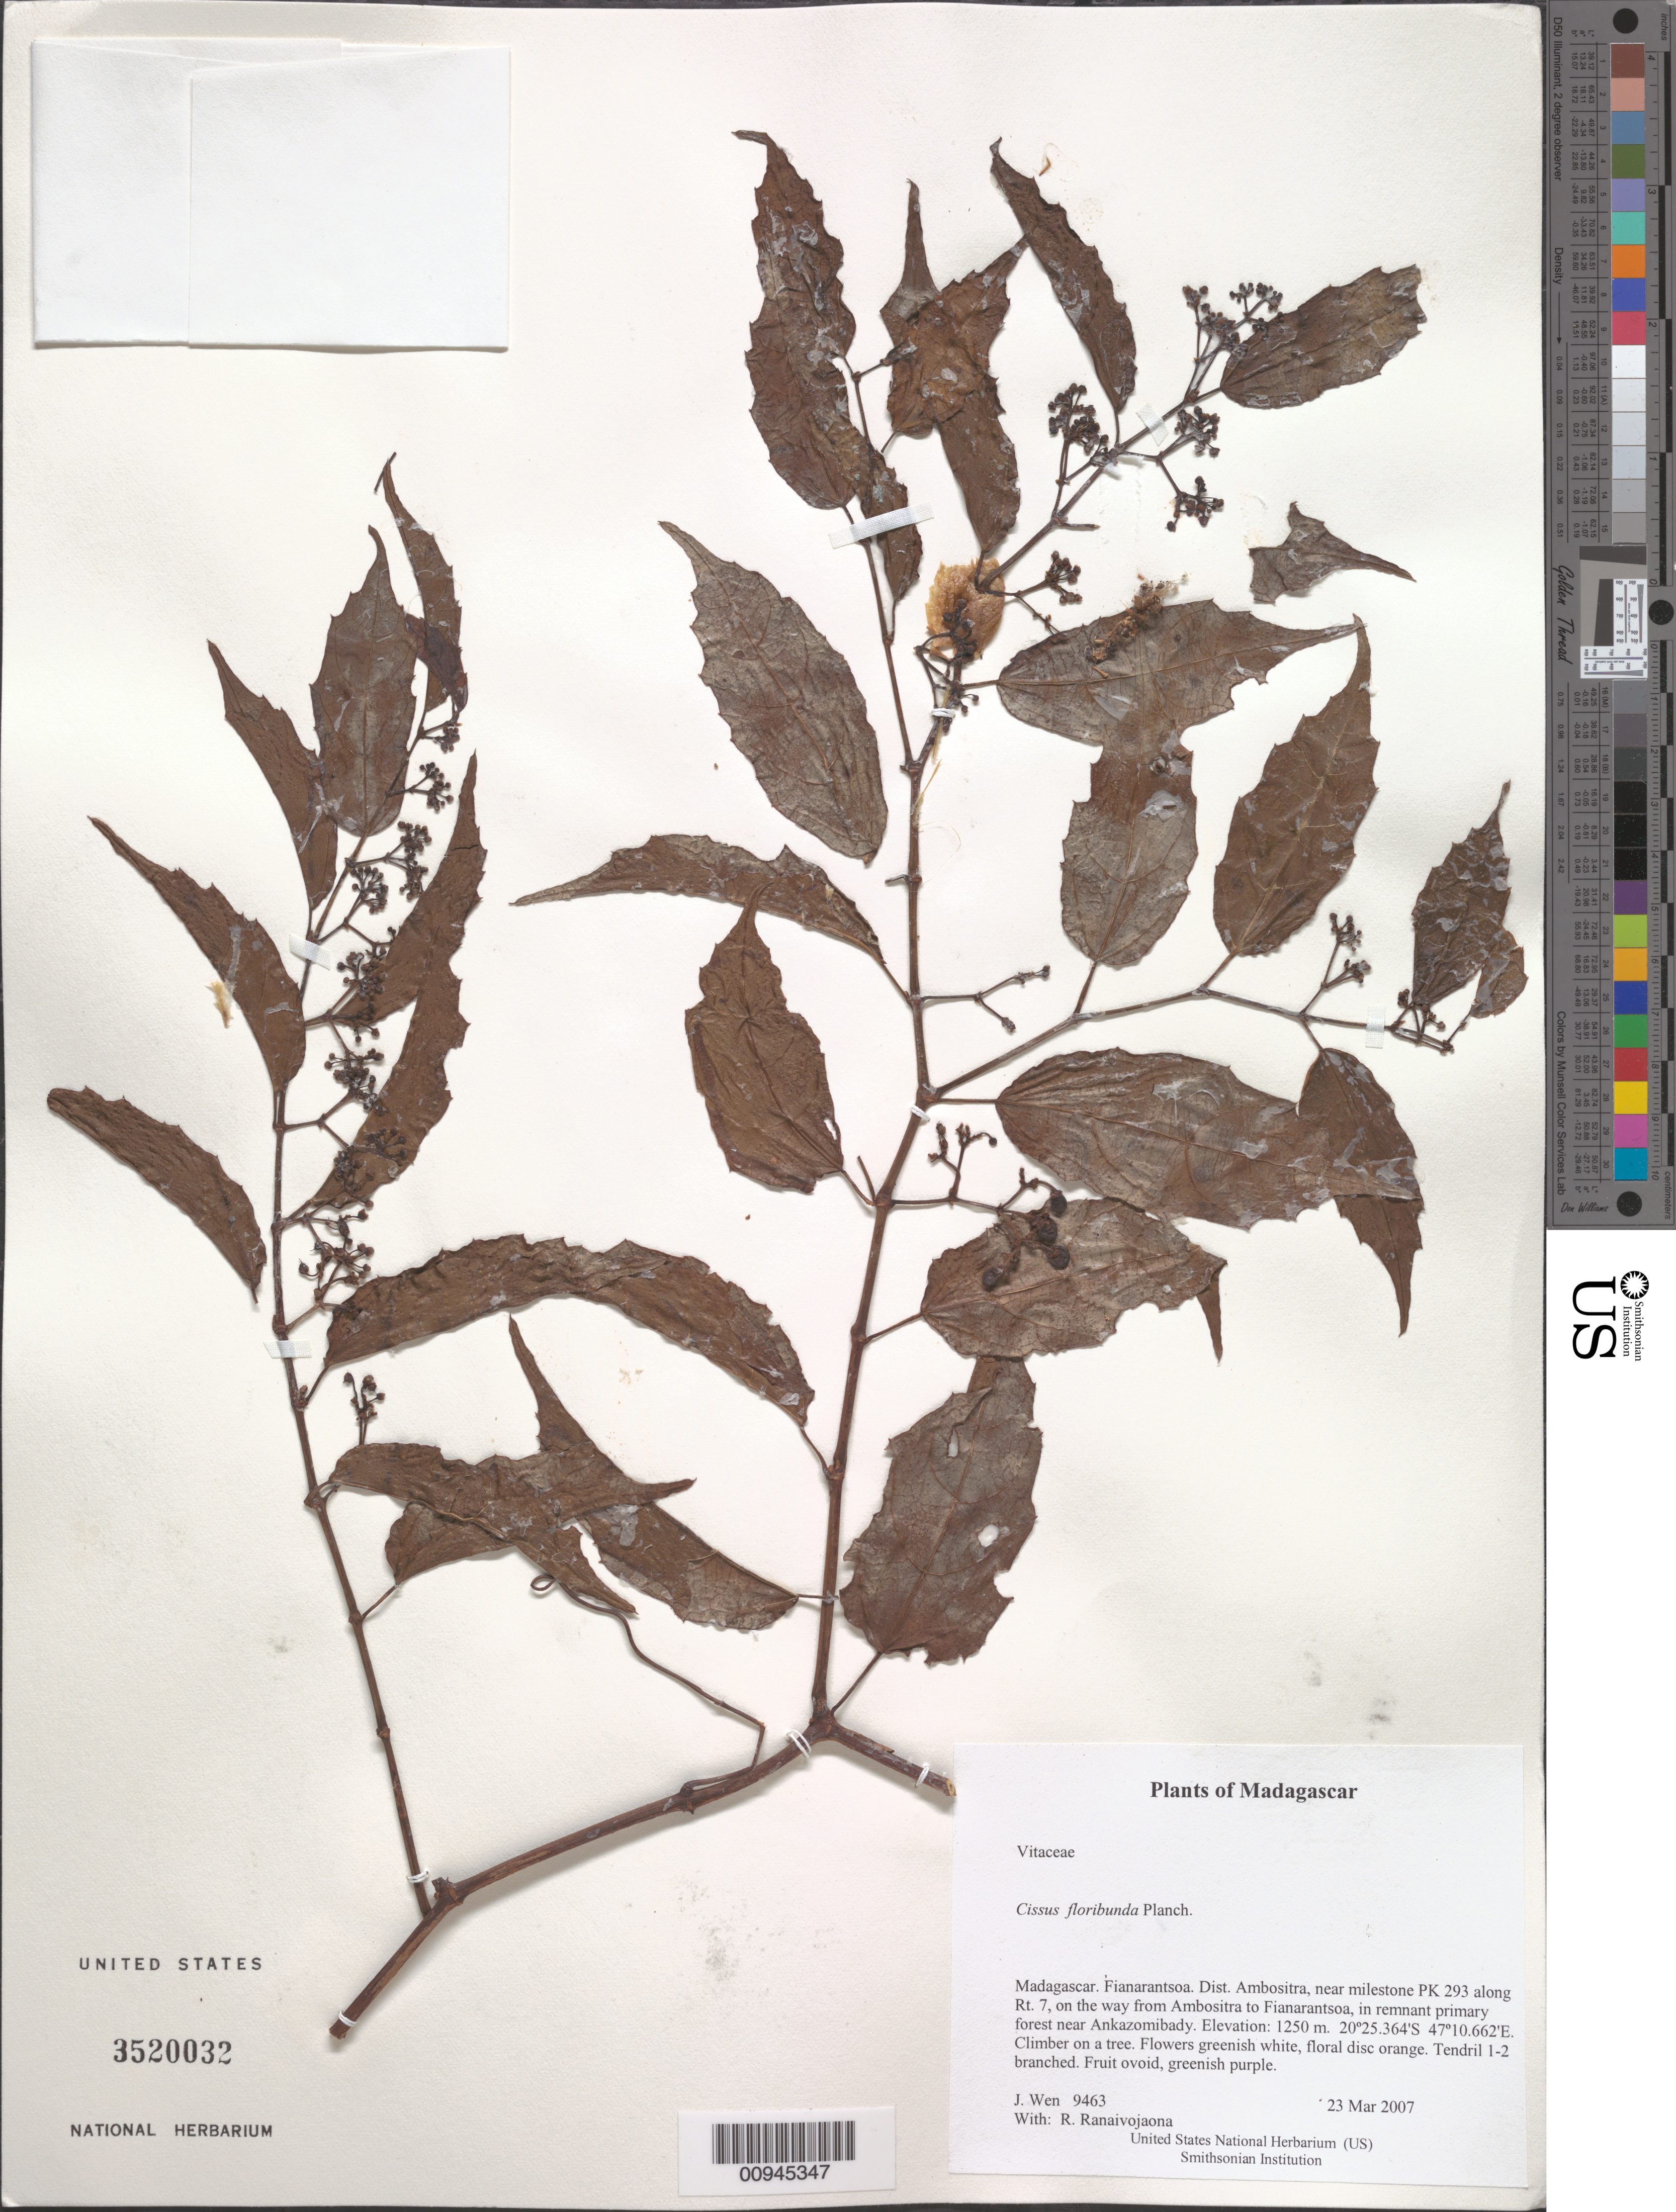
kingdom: Plantae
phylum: Tracheophyta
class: Magnoliopsida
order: Vitales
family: Vitaceae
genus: Cissus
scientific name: Cissus floribunda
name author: Planch.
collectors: J. Wen & R. Ranaivojaona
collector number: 9463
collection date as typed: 23 Mar 2007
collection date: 2007-03-23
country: Madagascar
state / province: Amoron'i Mania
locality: Dist. Ambositra, near milestone PK 293 along Rt. 7, on the way from Ambositra to Fianarantsoa, in remnant primary forest near Ankazomibady.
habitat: On a tree.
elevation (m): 1250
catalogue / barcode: US 3520032